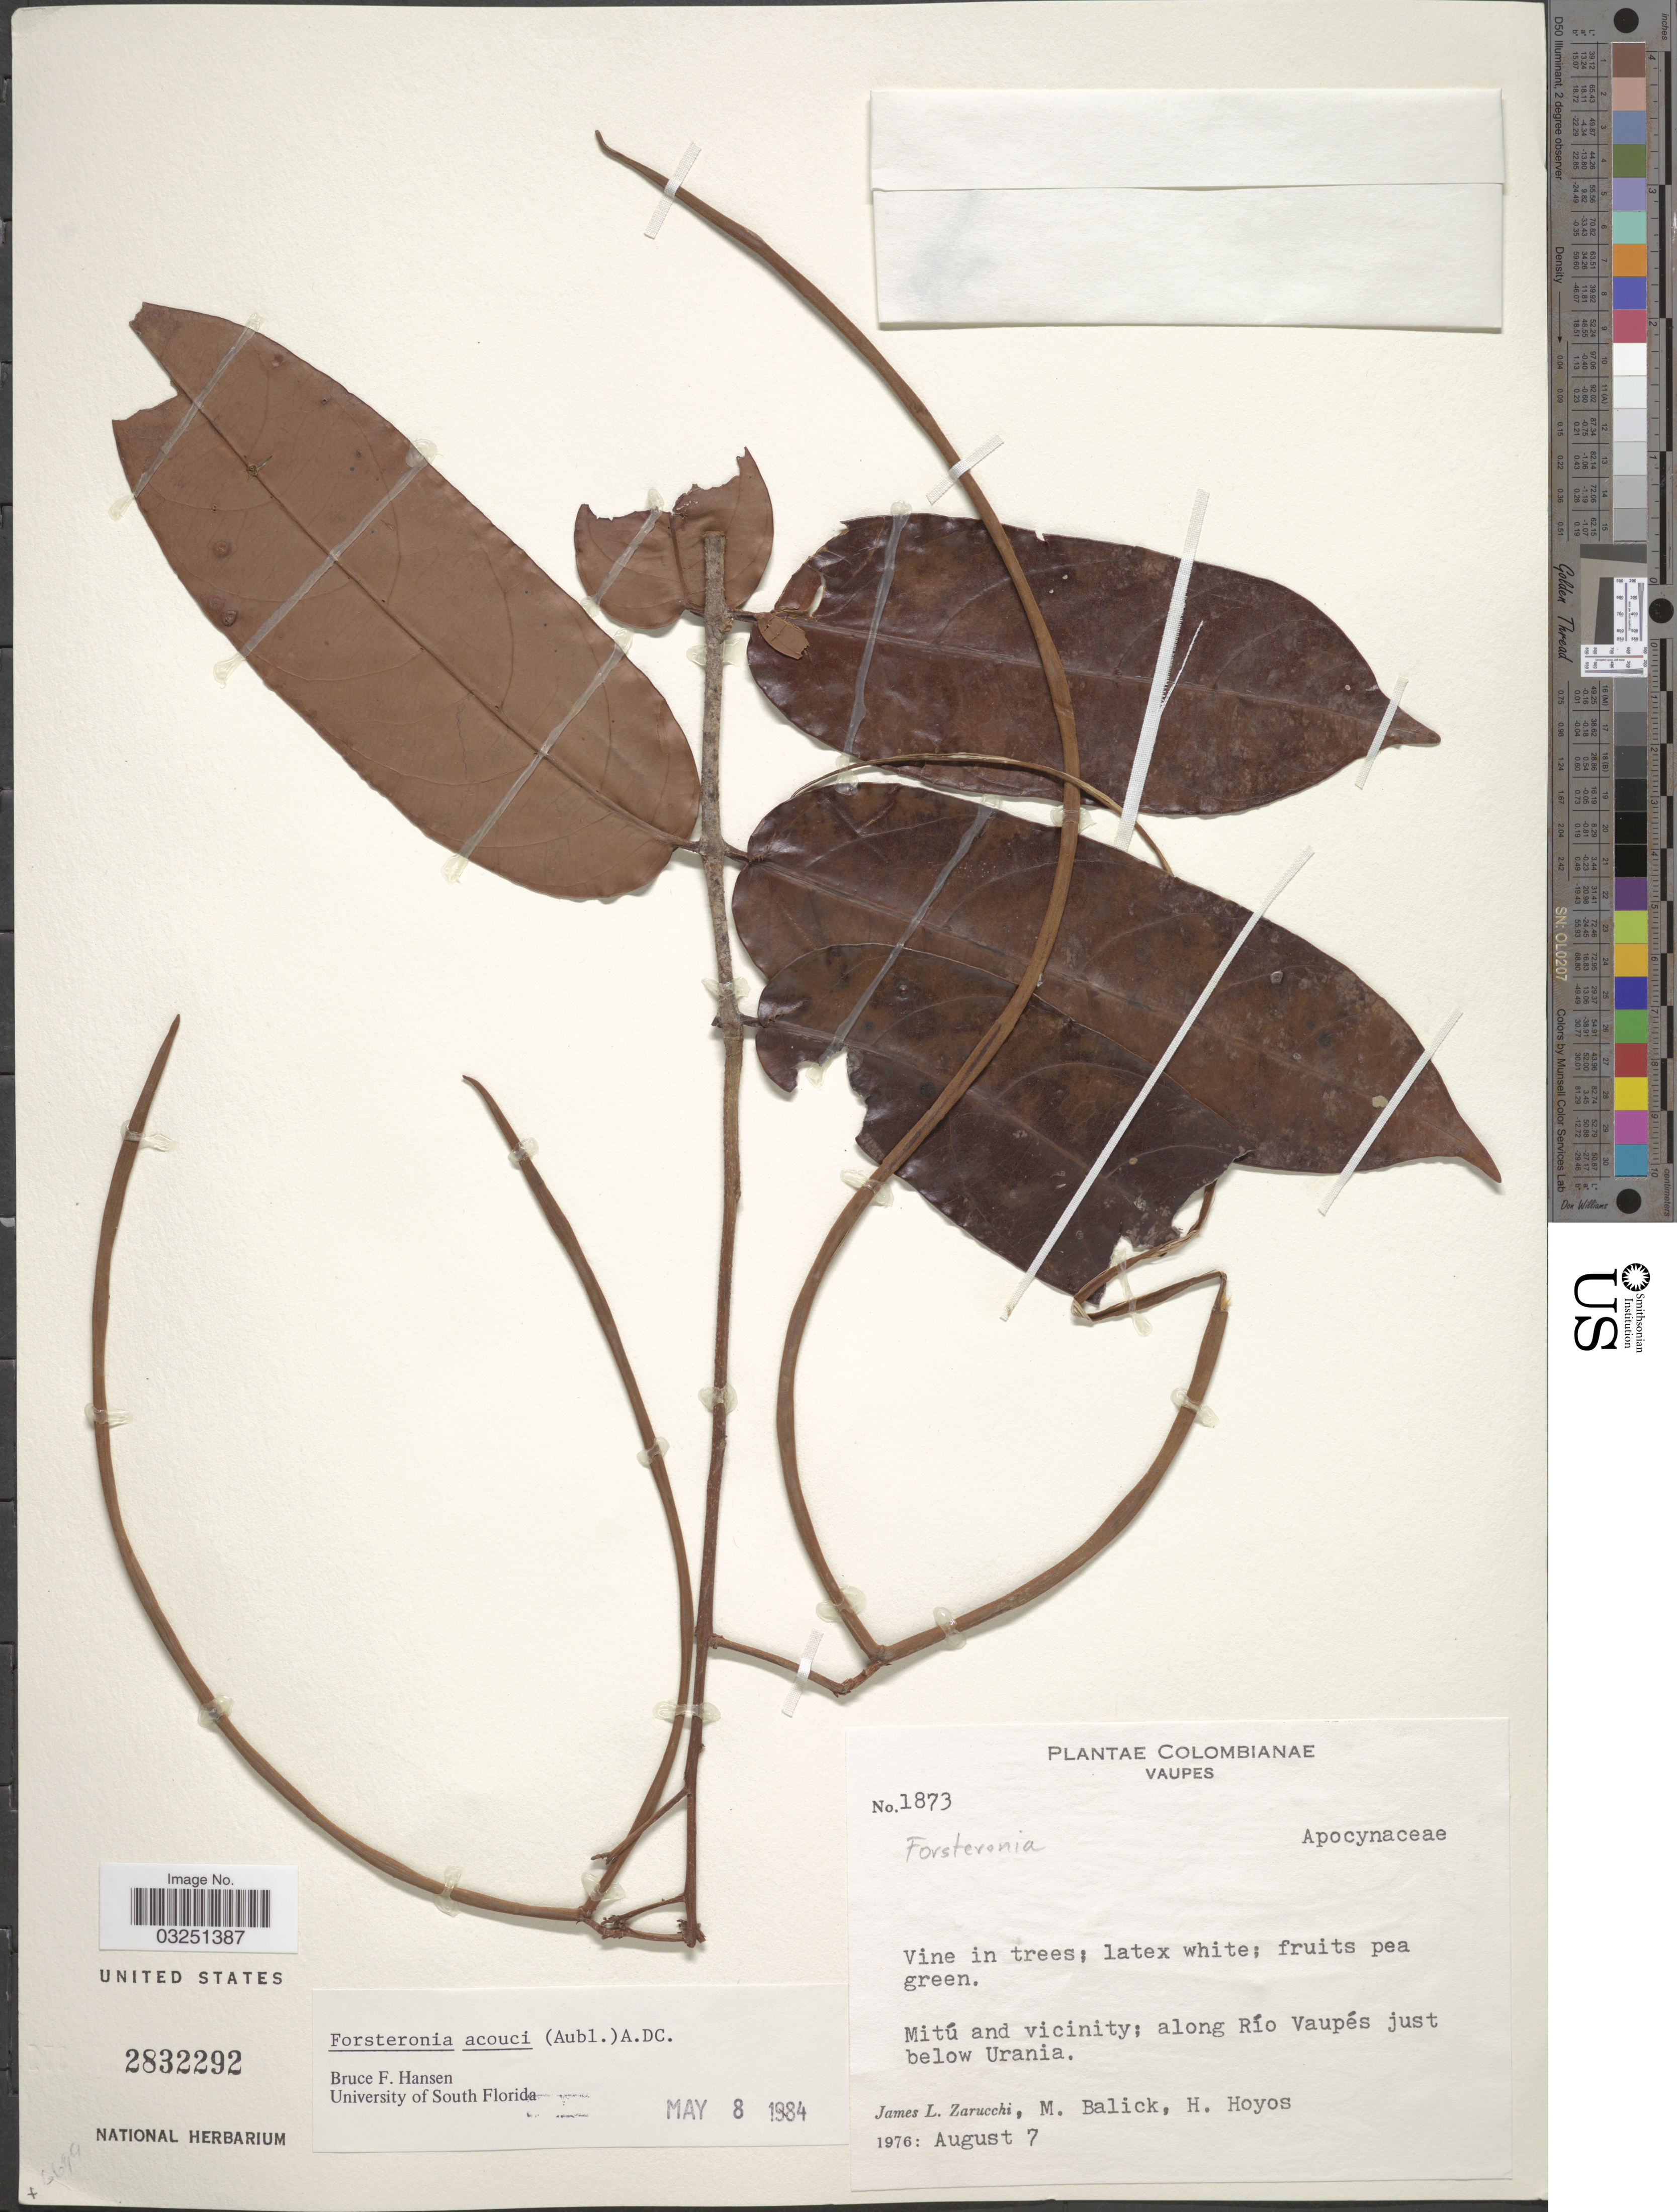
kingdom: Plantae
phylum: Tracheophyta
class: Magnoliopsida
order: Gentianales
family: Apocynaceae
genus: Forsteronia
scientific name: Forsteronia acouci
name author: (Aubl.) A. DC.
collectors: J. L. Zarucchi, M. Balick & H. Hoyos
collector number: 1873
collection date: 1976-08-07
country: Colombia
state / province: Vaupés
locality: Mitú and vicinity; along Río Vaupés just below Urania.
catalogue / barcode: US 2832292